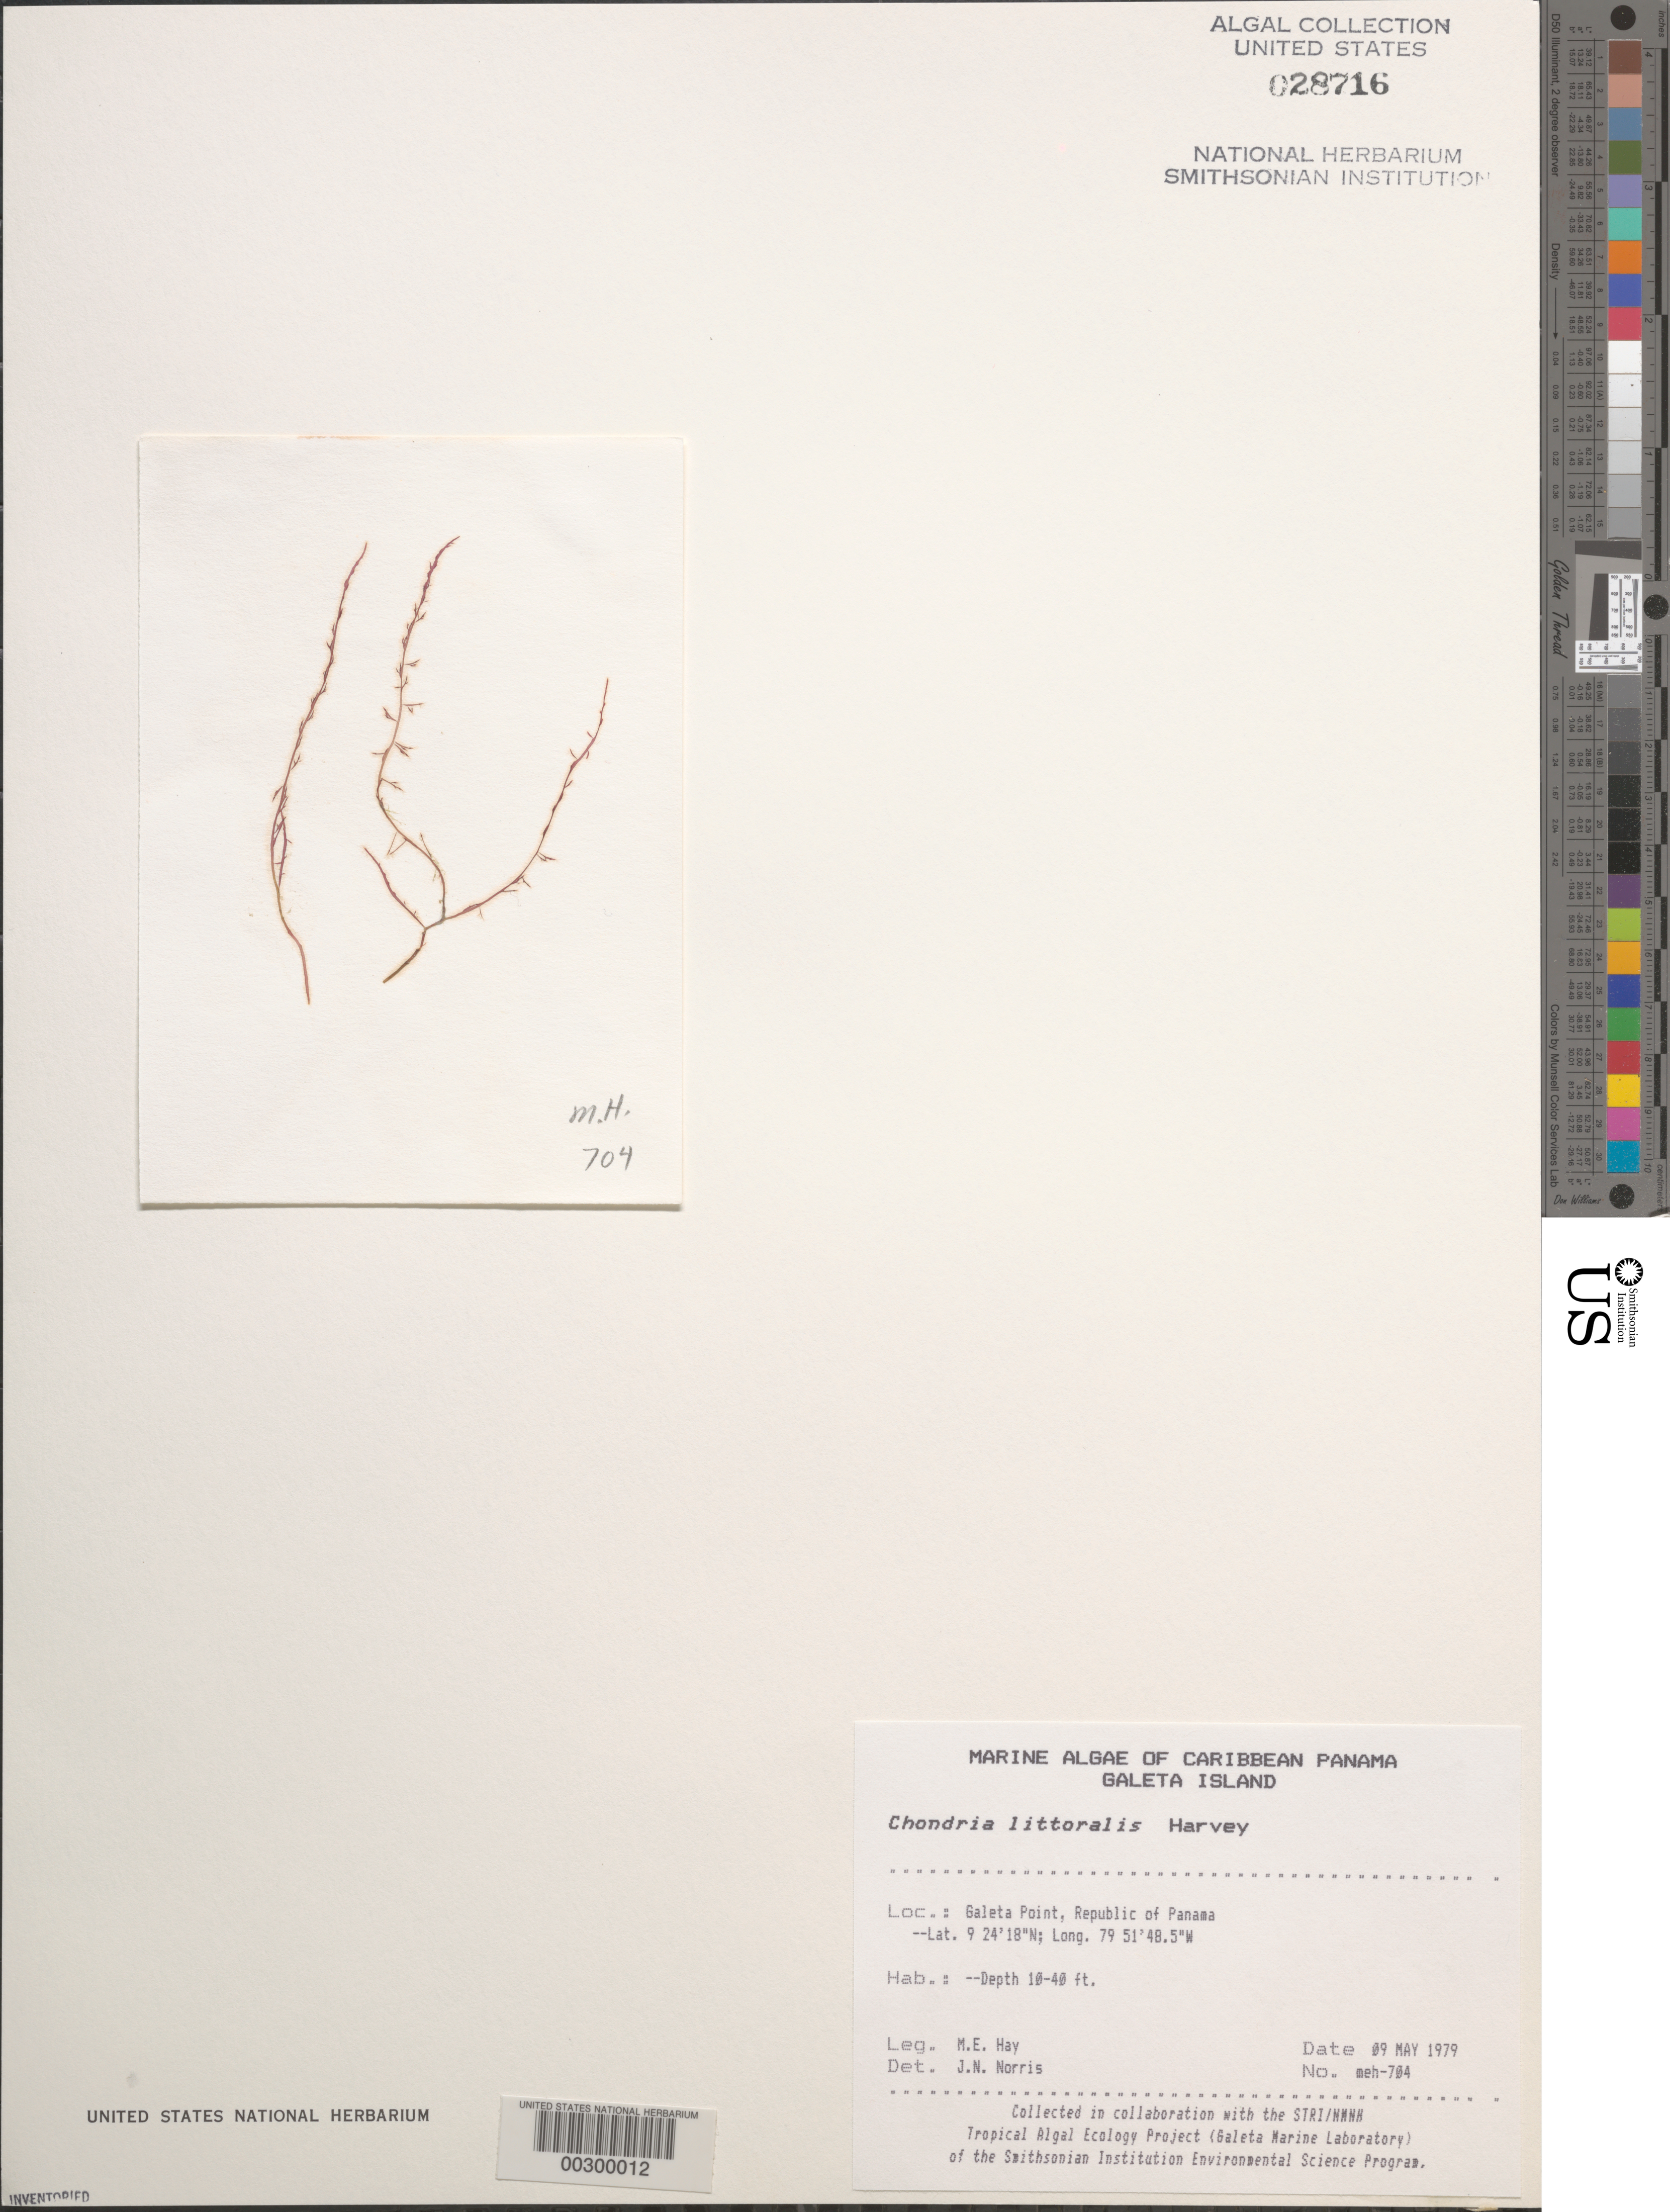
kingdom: Plantae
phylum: Rhodophyta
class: Florideophyceae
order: Ceramiales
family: Rhodomelaceae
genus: Chondria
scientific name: Chondria littoralis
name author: Harv.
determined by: Norris, James N.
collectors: M. E. Hay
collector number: MEH-704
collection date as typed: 09 May 1979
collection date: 1979-05-09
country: Panama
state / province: Colón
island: Galeta Island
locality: Galeta Point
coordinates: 9 24' 18" N, 79 51' 48.5" W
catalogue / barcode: US 28716